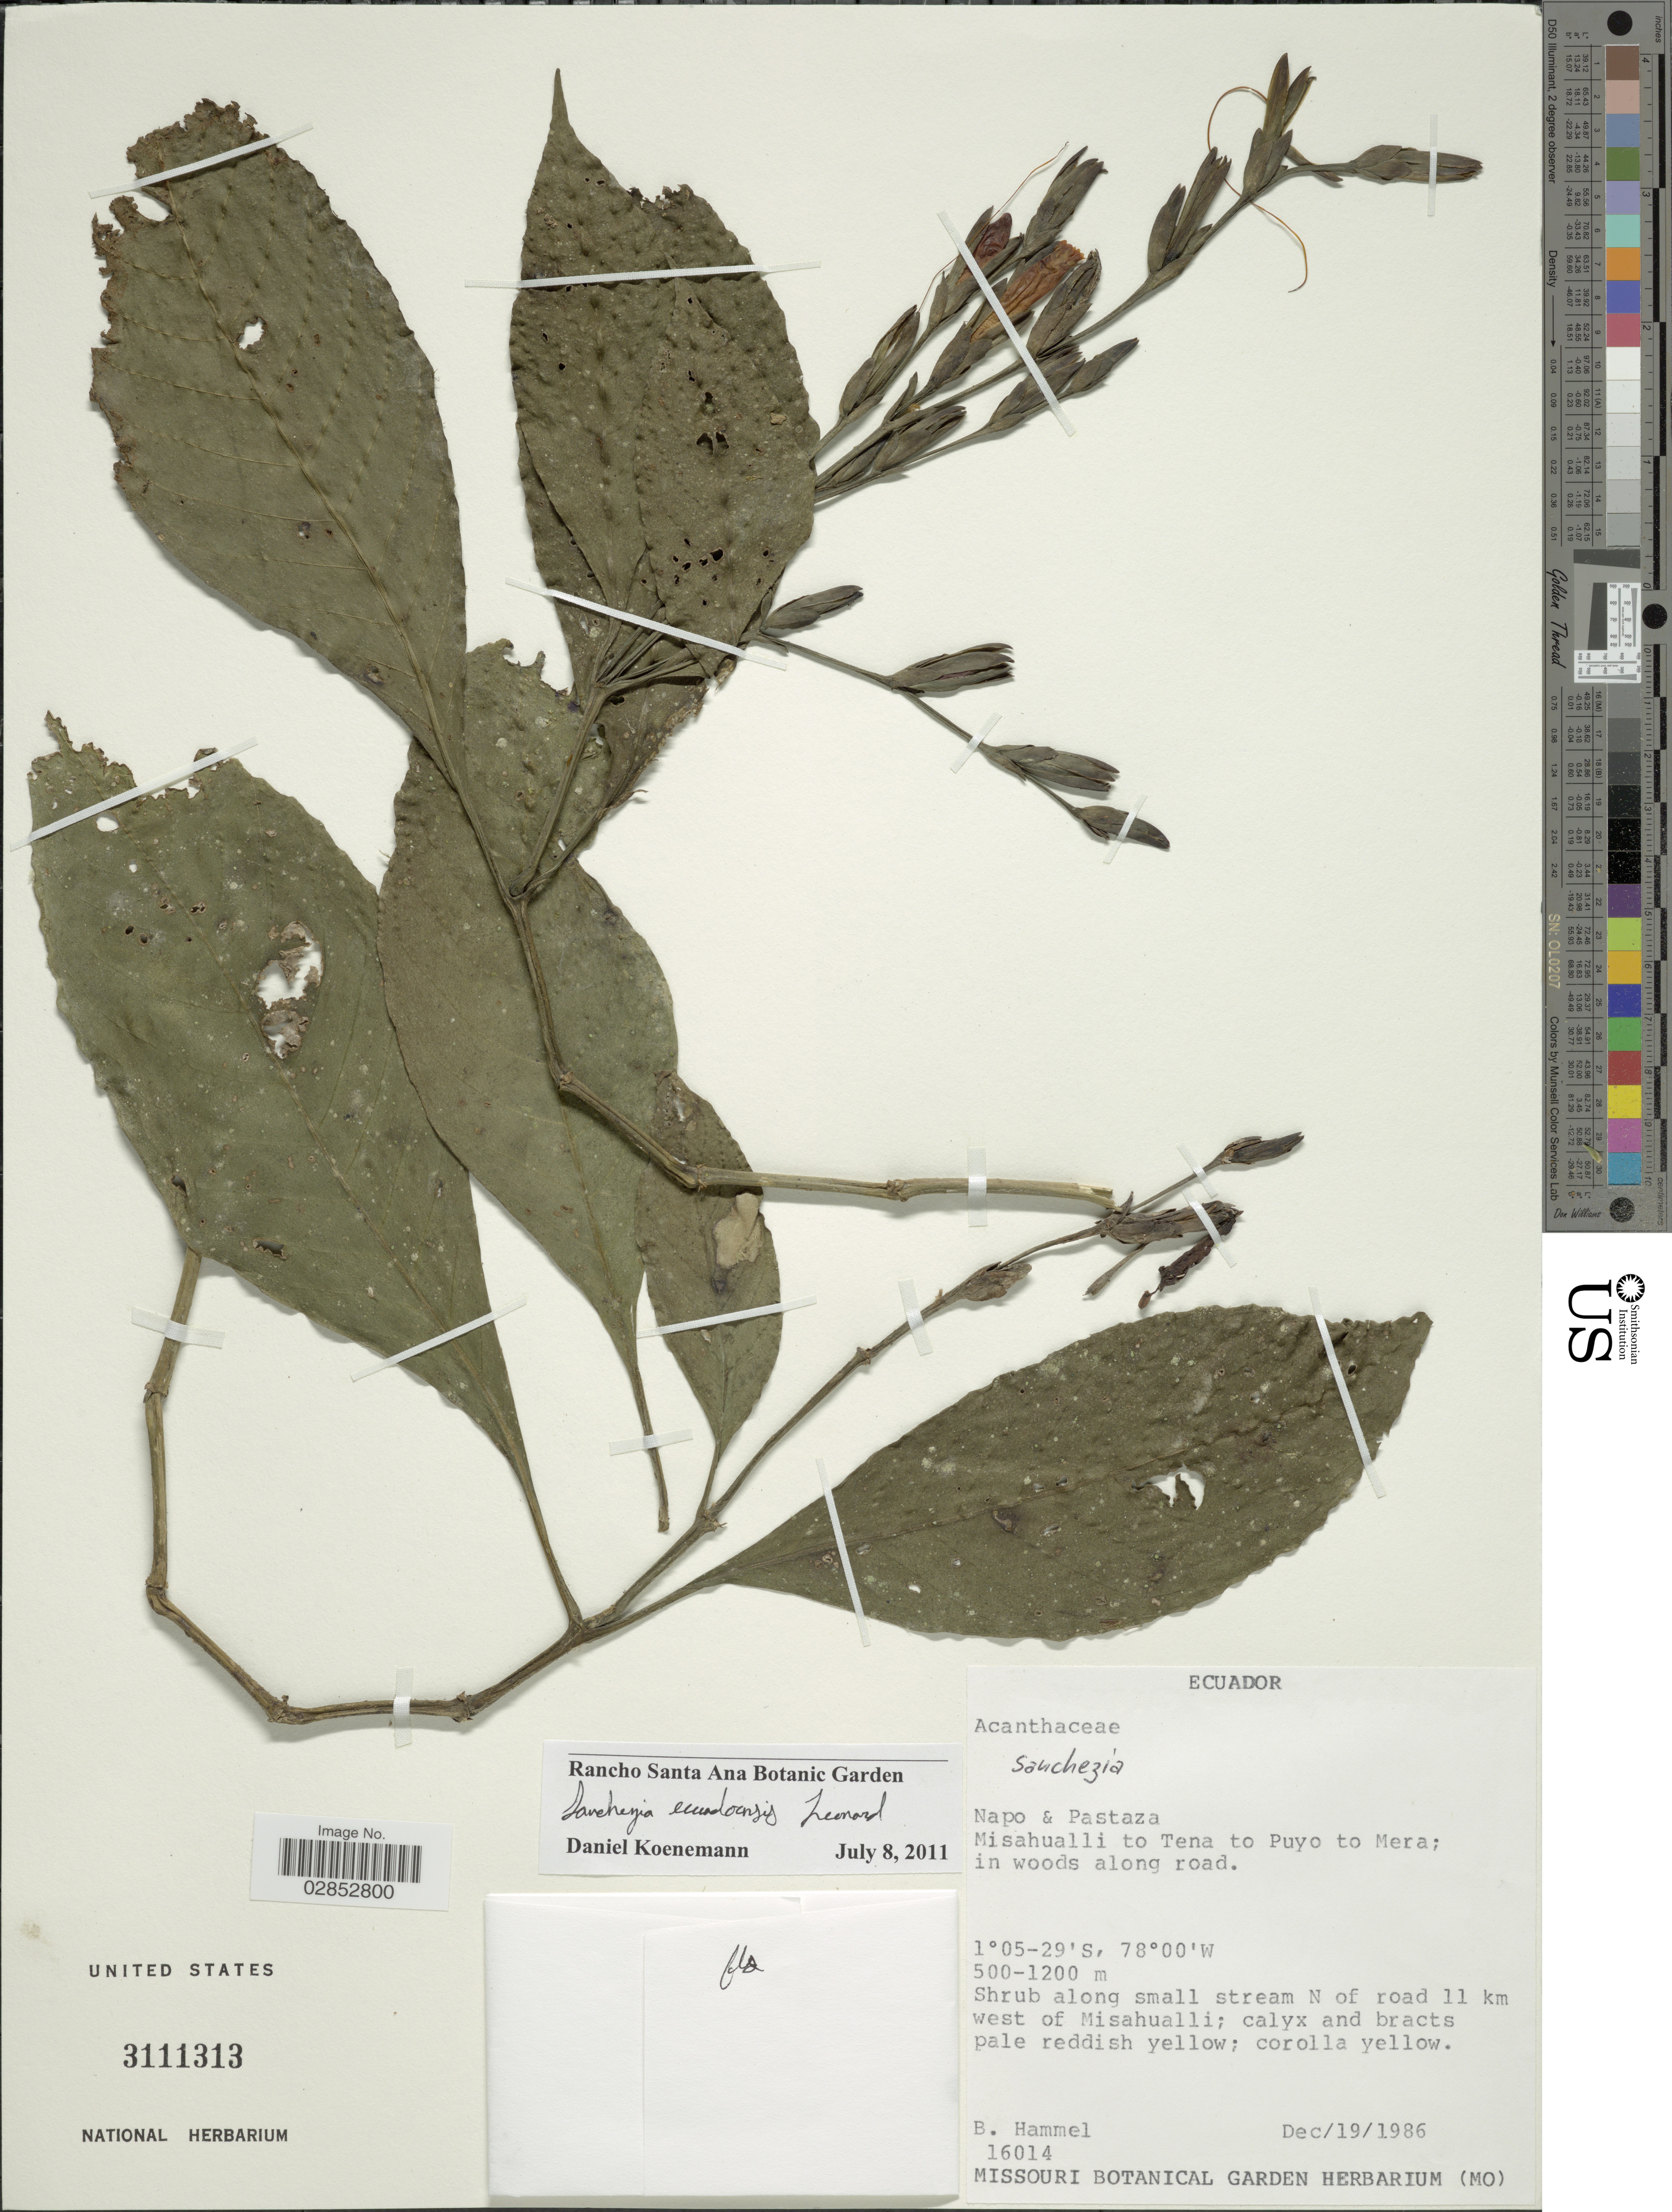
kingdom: Plantae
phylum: Tracheophyta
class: Magnoliopsida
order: Lamiales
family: Acanthaceae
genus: Sanchezia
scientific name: Sanchezia parviflora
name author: Leonard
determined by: Azevedo, Igor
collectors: B. Hammel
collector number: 16014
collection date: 1986-12-19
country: Ecuador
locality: Napo & Pastaza. Misahualli to Tena to Puyo to Mera.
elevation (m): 500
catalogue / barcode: US 3111313